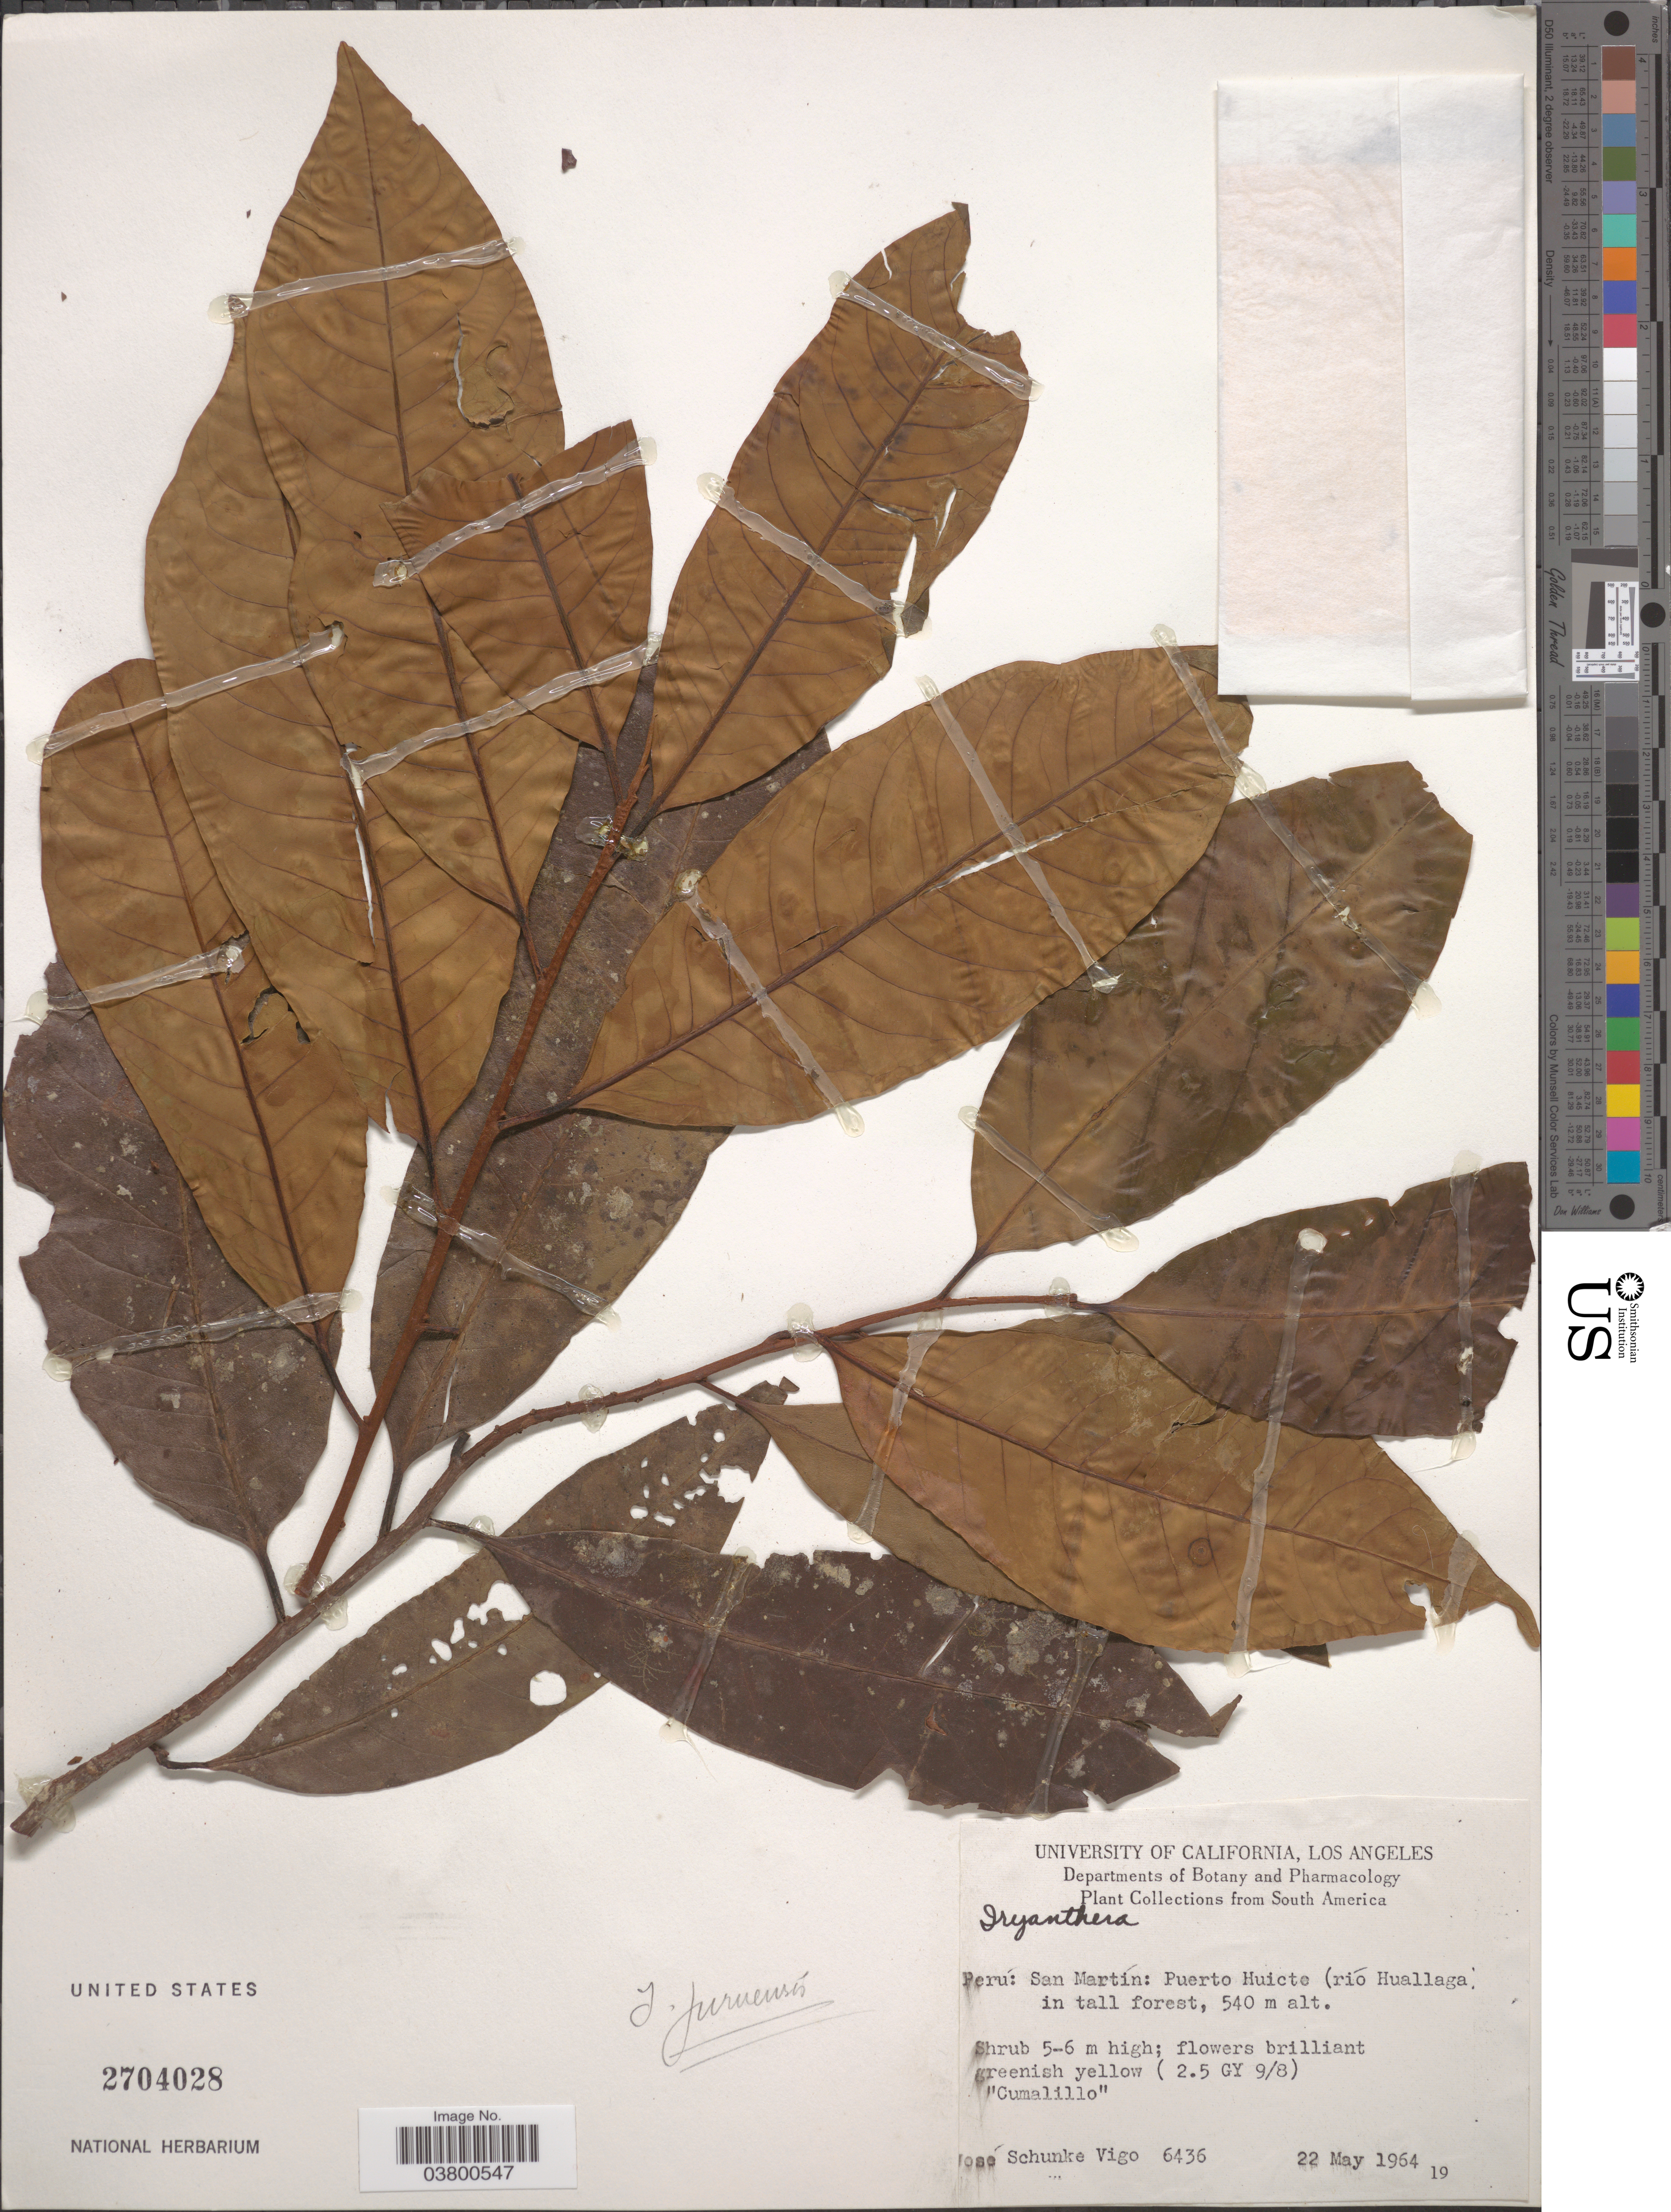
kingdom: Plantae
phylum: Tracheophyta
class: Magnoliopsida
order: Magnoliales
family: Myristicaceae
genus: Iryanthera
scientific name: Iryanthera juruensis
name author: Warb.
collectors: J. Schunke Vigo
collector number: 6436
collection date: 1964-05-22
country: Peru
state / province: San Martín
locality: Puerto Huicte (río Huallaga).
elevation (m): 540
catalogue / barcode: US 2704028